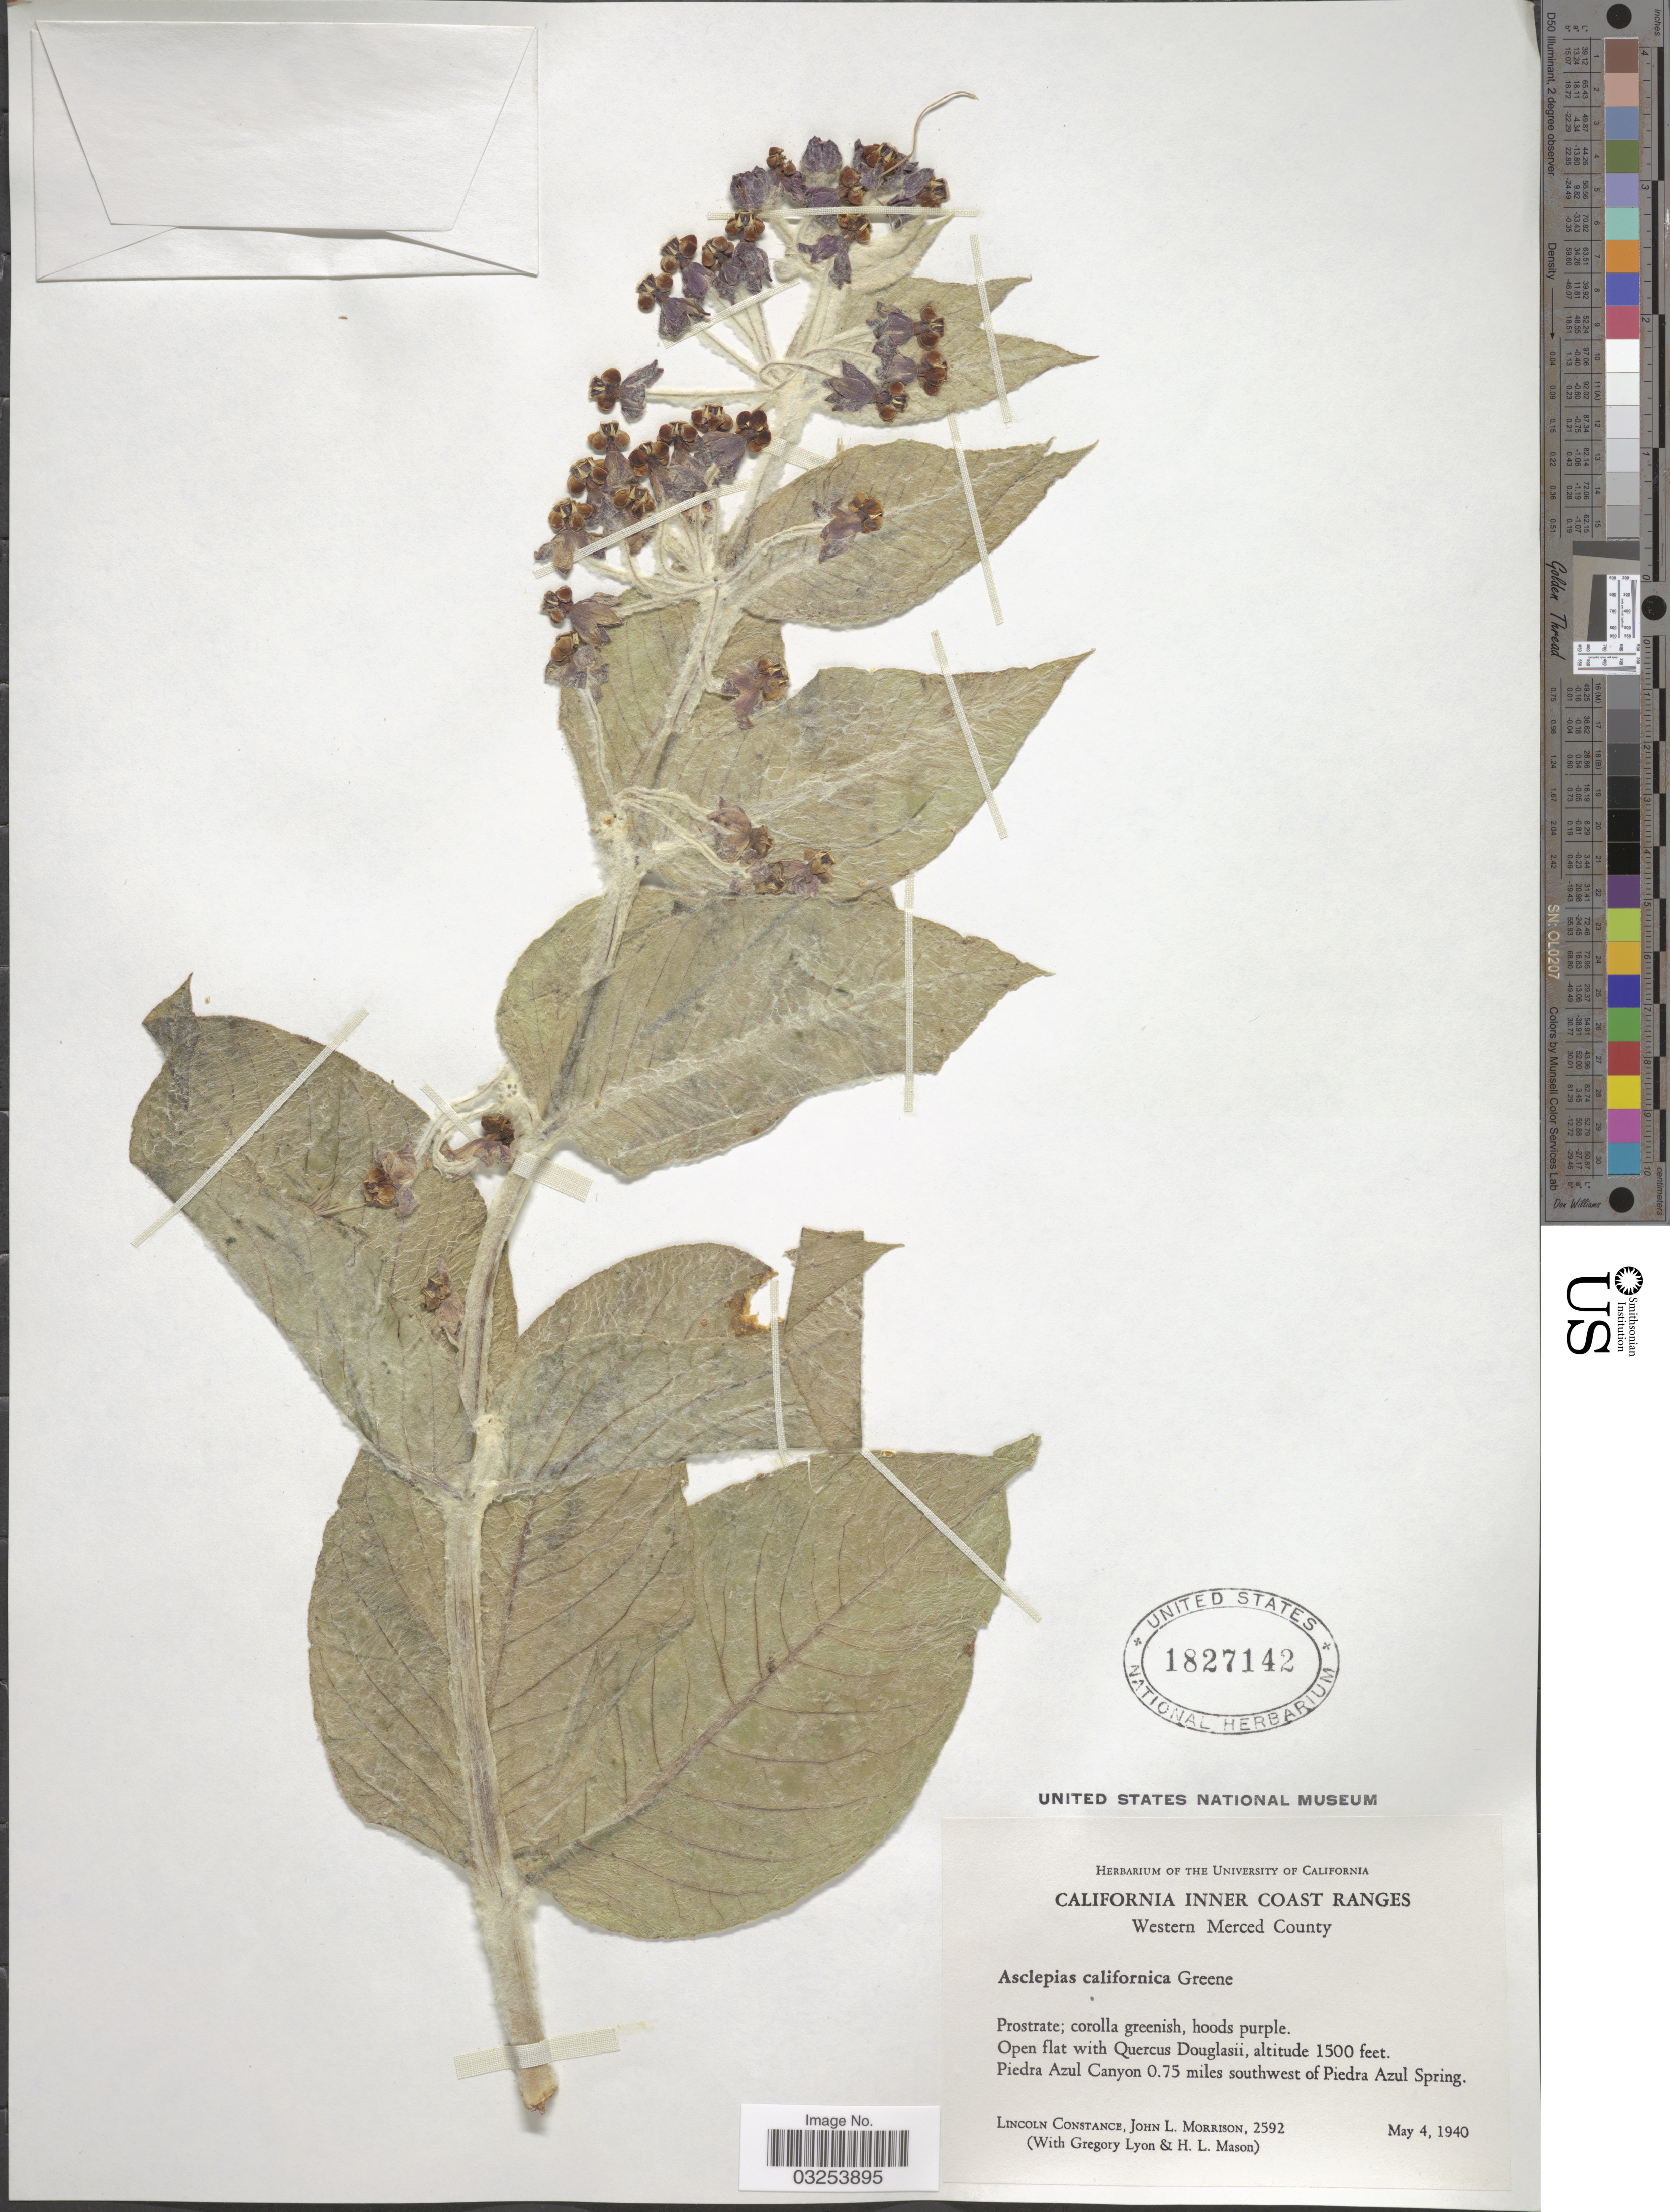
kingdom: Plantae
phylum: Tracheophyta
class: Magnoliopsida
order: Gentianales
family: Apocynaceae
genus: Asclepias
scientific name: Asclepias californica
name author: Greene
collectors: L. Constance, J. Morrison, G. Lyon & H. L. Mason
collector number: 2592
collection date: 1940-05-04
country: United States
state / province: California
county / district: Merced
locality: California Inner Coast Ranges. Western Merced County. Piedra Azul Canyon 0.75 miles southwest of Piedra Azul Spring.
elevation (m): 457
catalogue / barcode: US 1827142